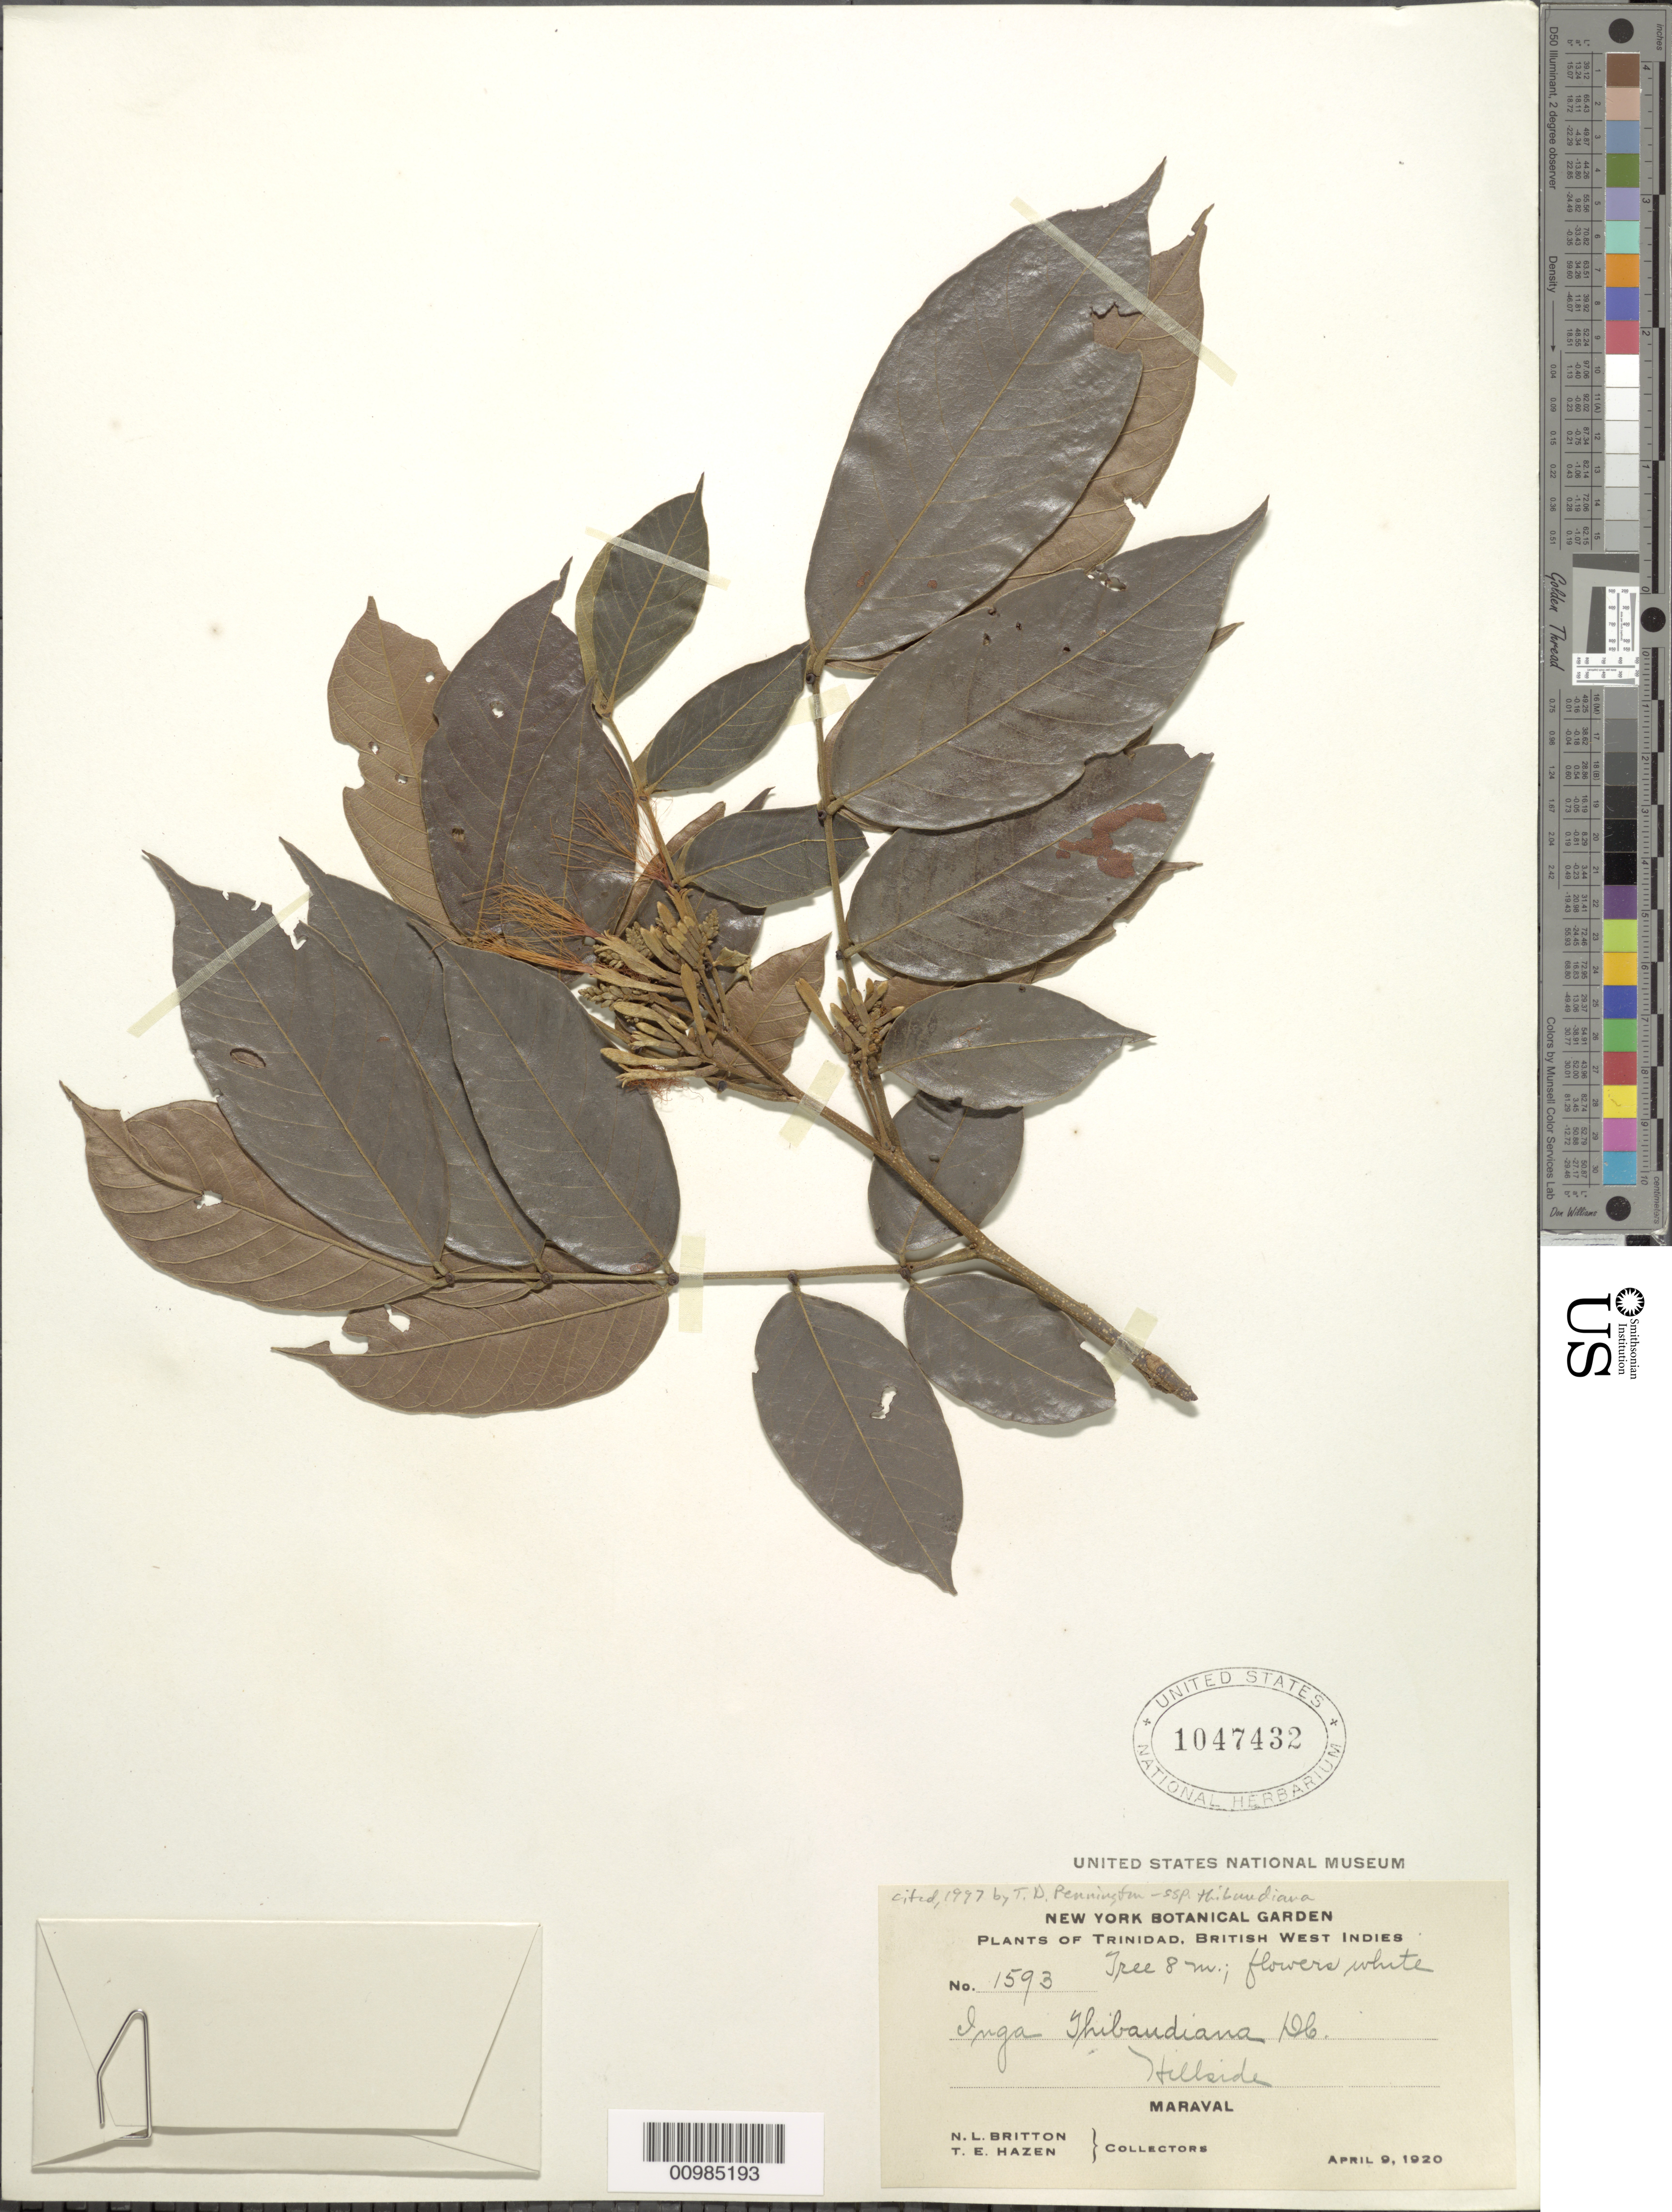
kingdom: Plantae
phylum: Tracheophyta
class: Magnoliopsida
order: Fabales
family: Fabaceae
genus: Inga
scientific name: Inga thibaudiana subsp. thibaudiana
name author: DC.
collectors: E. G. Britton & T. E. Hazen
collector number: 1593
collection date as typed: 09 Apr 1920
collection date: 1920-04-09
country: Trinidad and Tobago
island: Trinidad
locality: Maraval. Hillside.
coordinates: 0 N, 0 E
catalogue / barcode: US 1047432